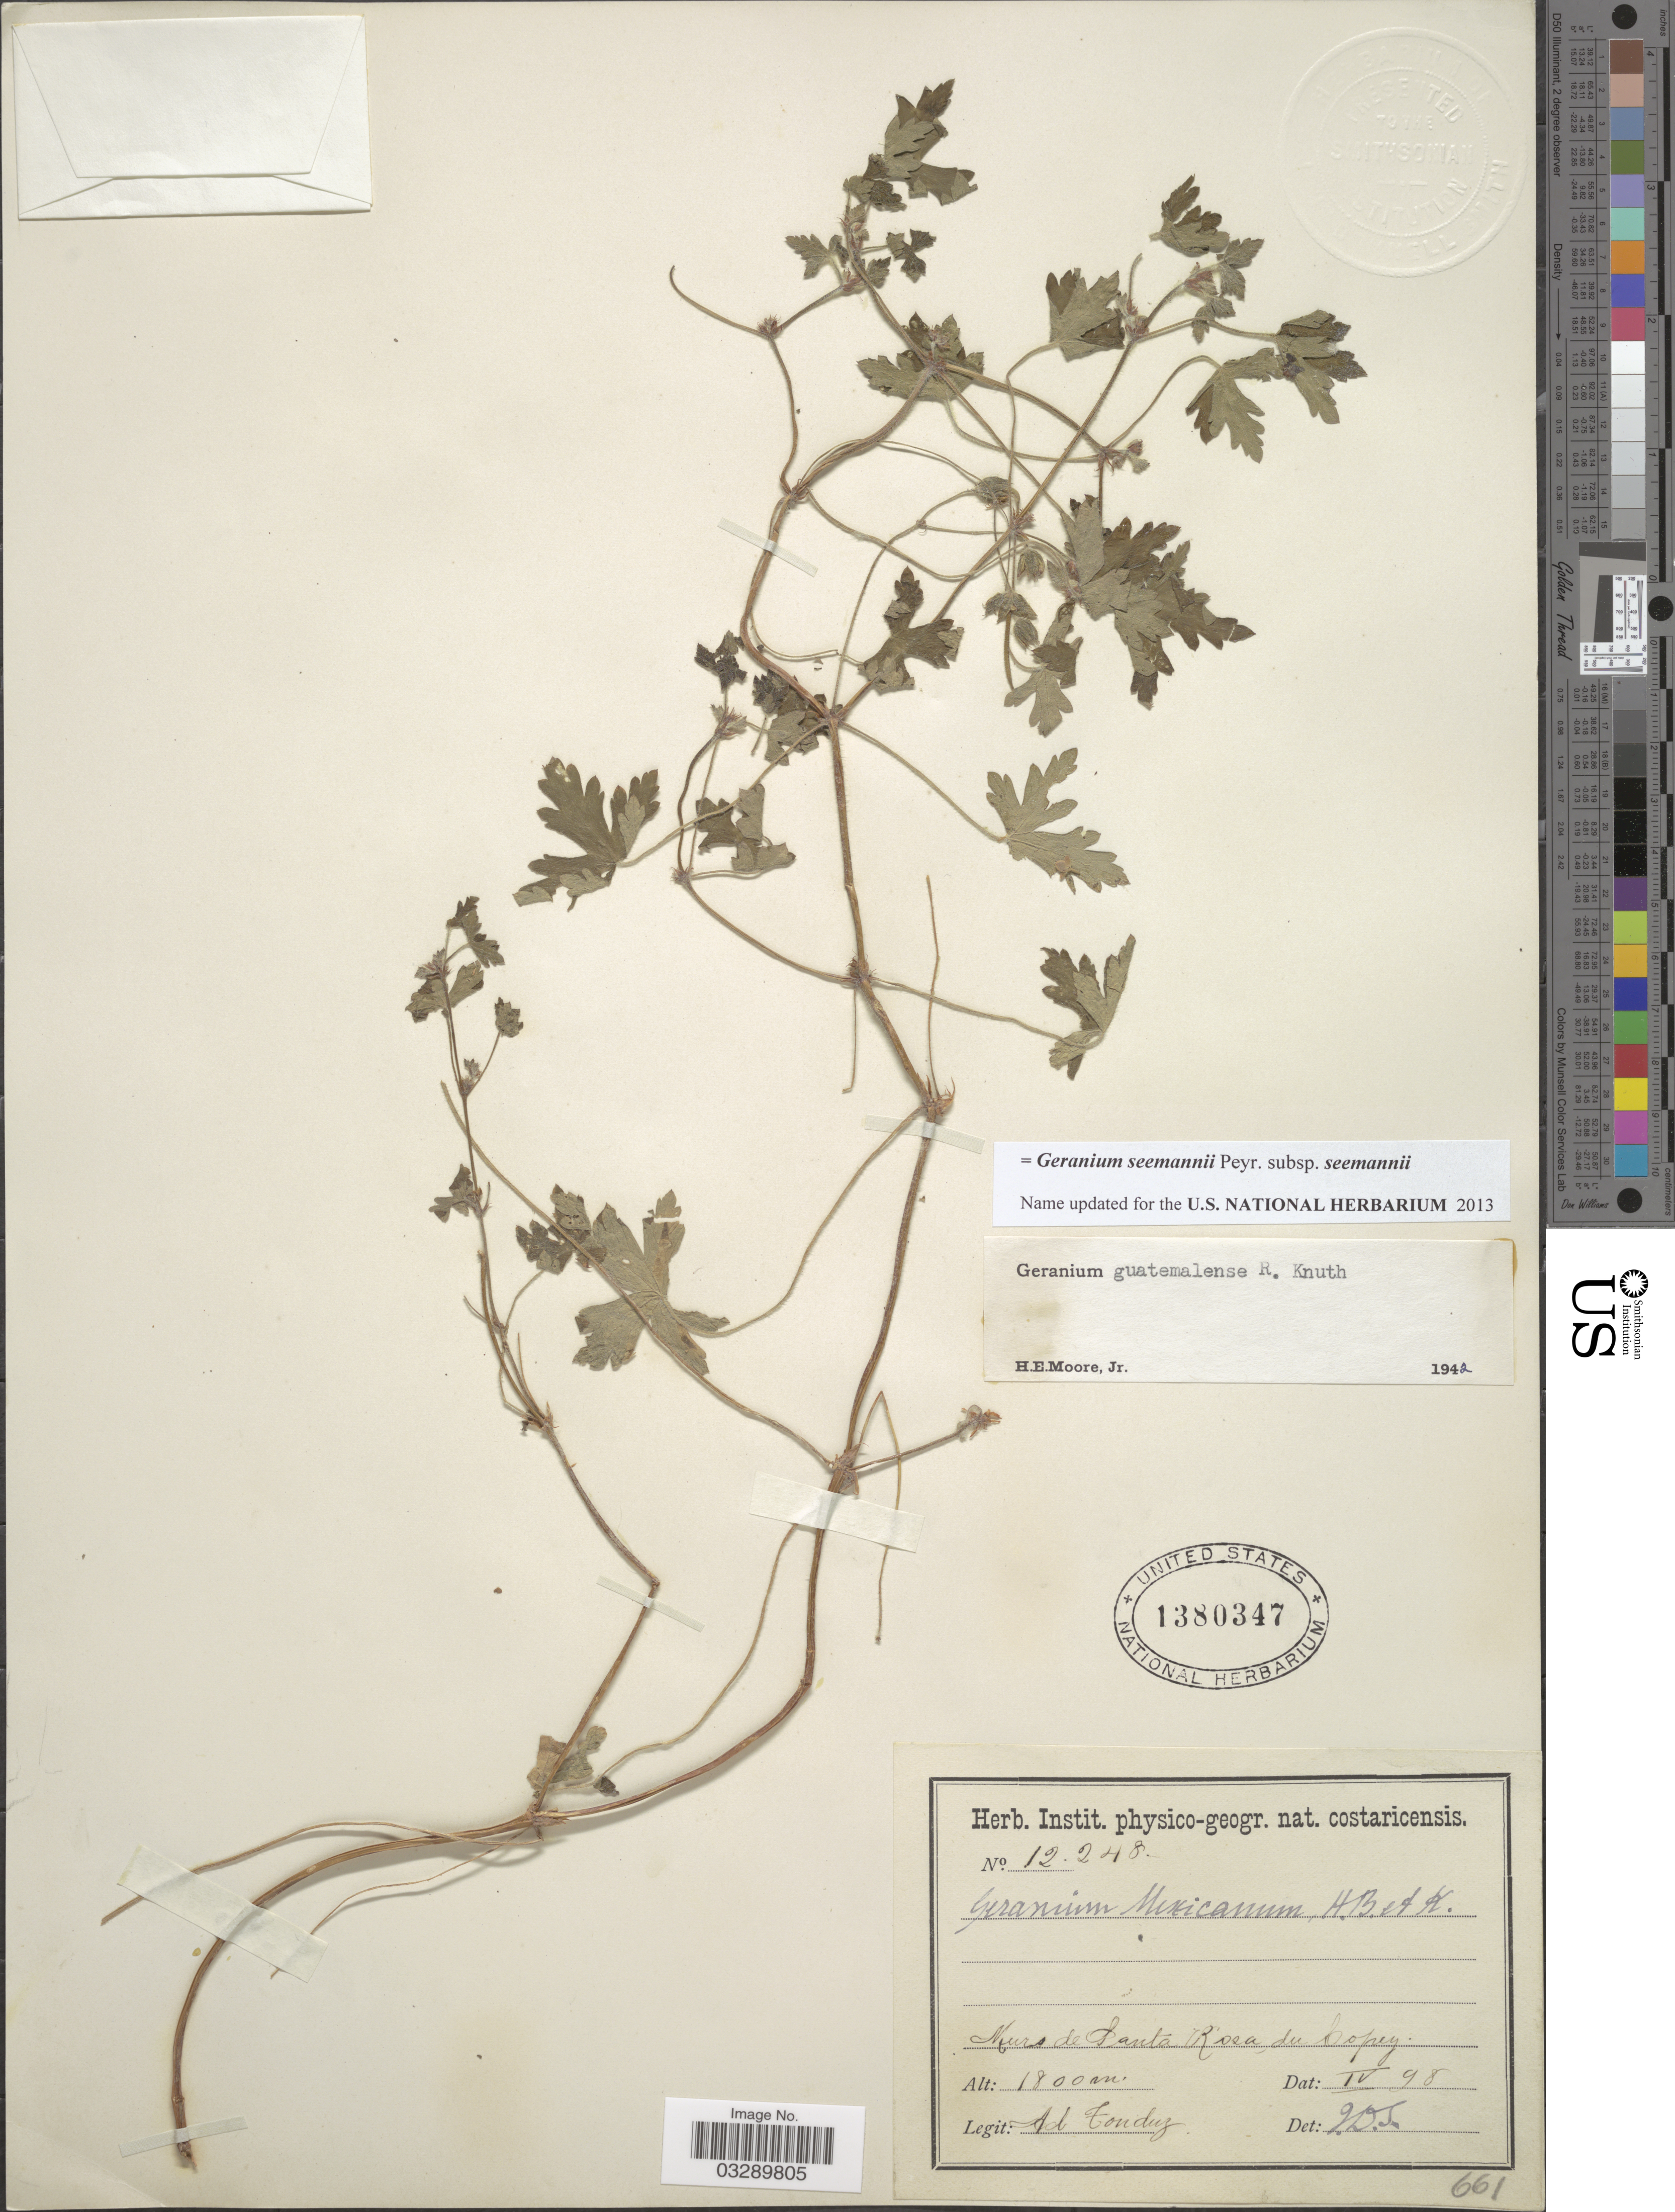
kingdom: Plantae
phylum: Tracheophyta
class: Magnoliopsida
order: Geraniales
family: Geraniaceae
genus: Geranium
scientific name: Geranium seemannii subsp. seemannii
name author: Peyr.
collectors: A. Tonduz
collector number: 12248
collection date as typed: Transcribed d/m/y: /4/98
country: Costa Rica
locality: Murs de Santa Rosa, du Copey.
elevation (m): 1800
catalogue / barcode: US 1380347